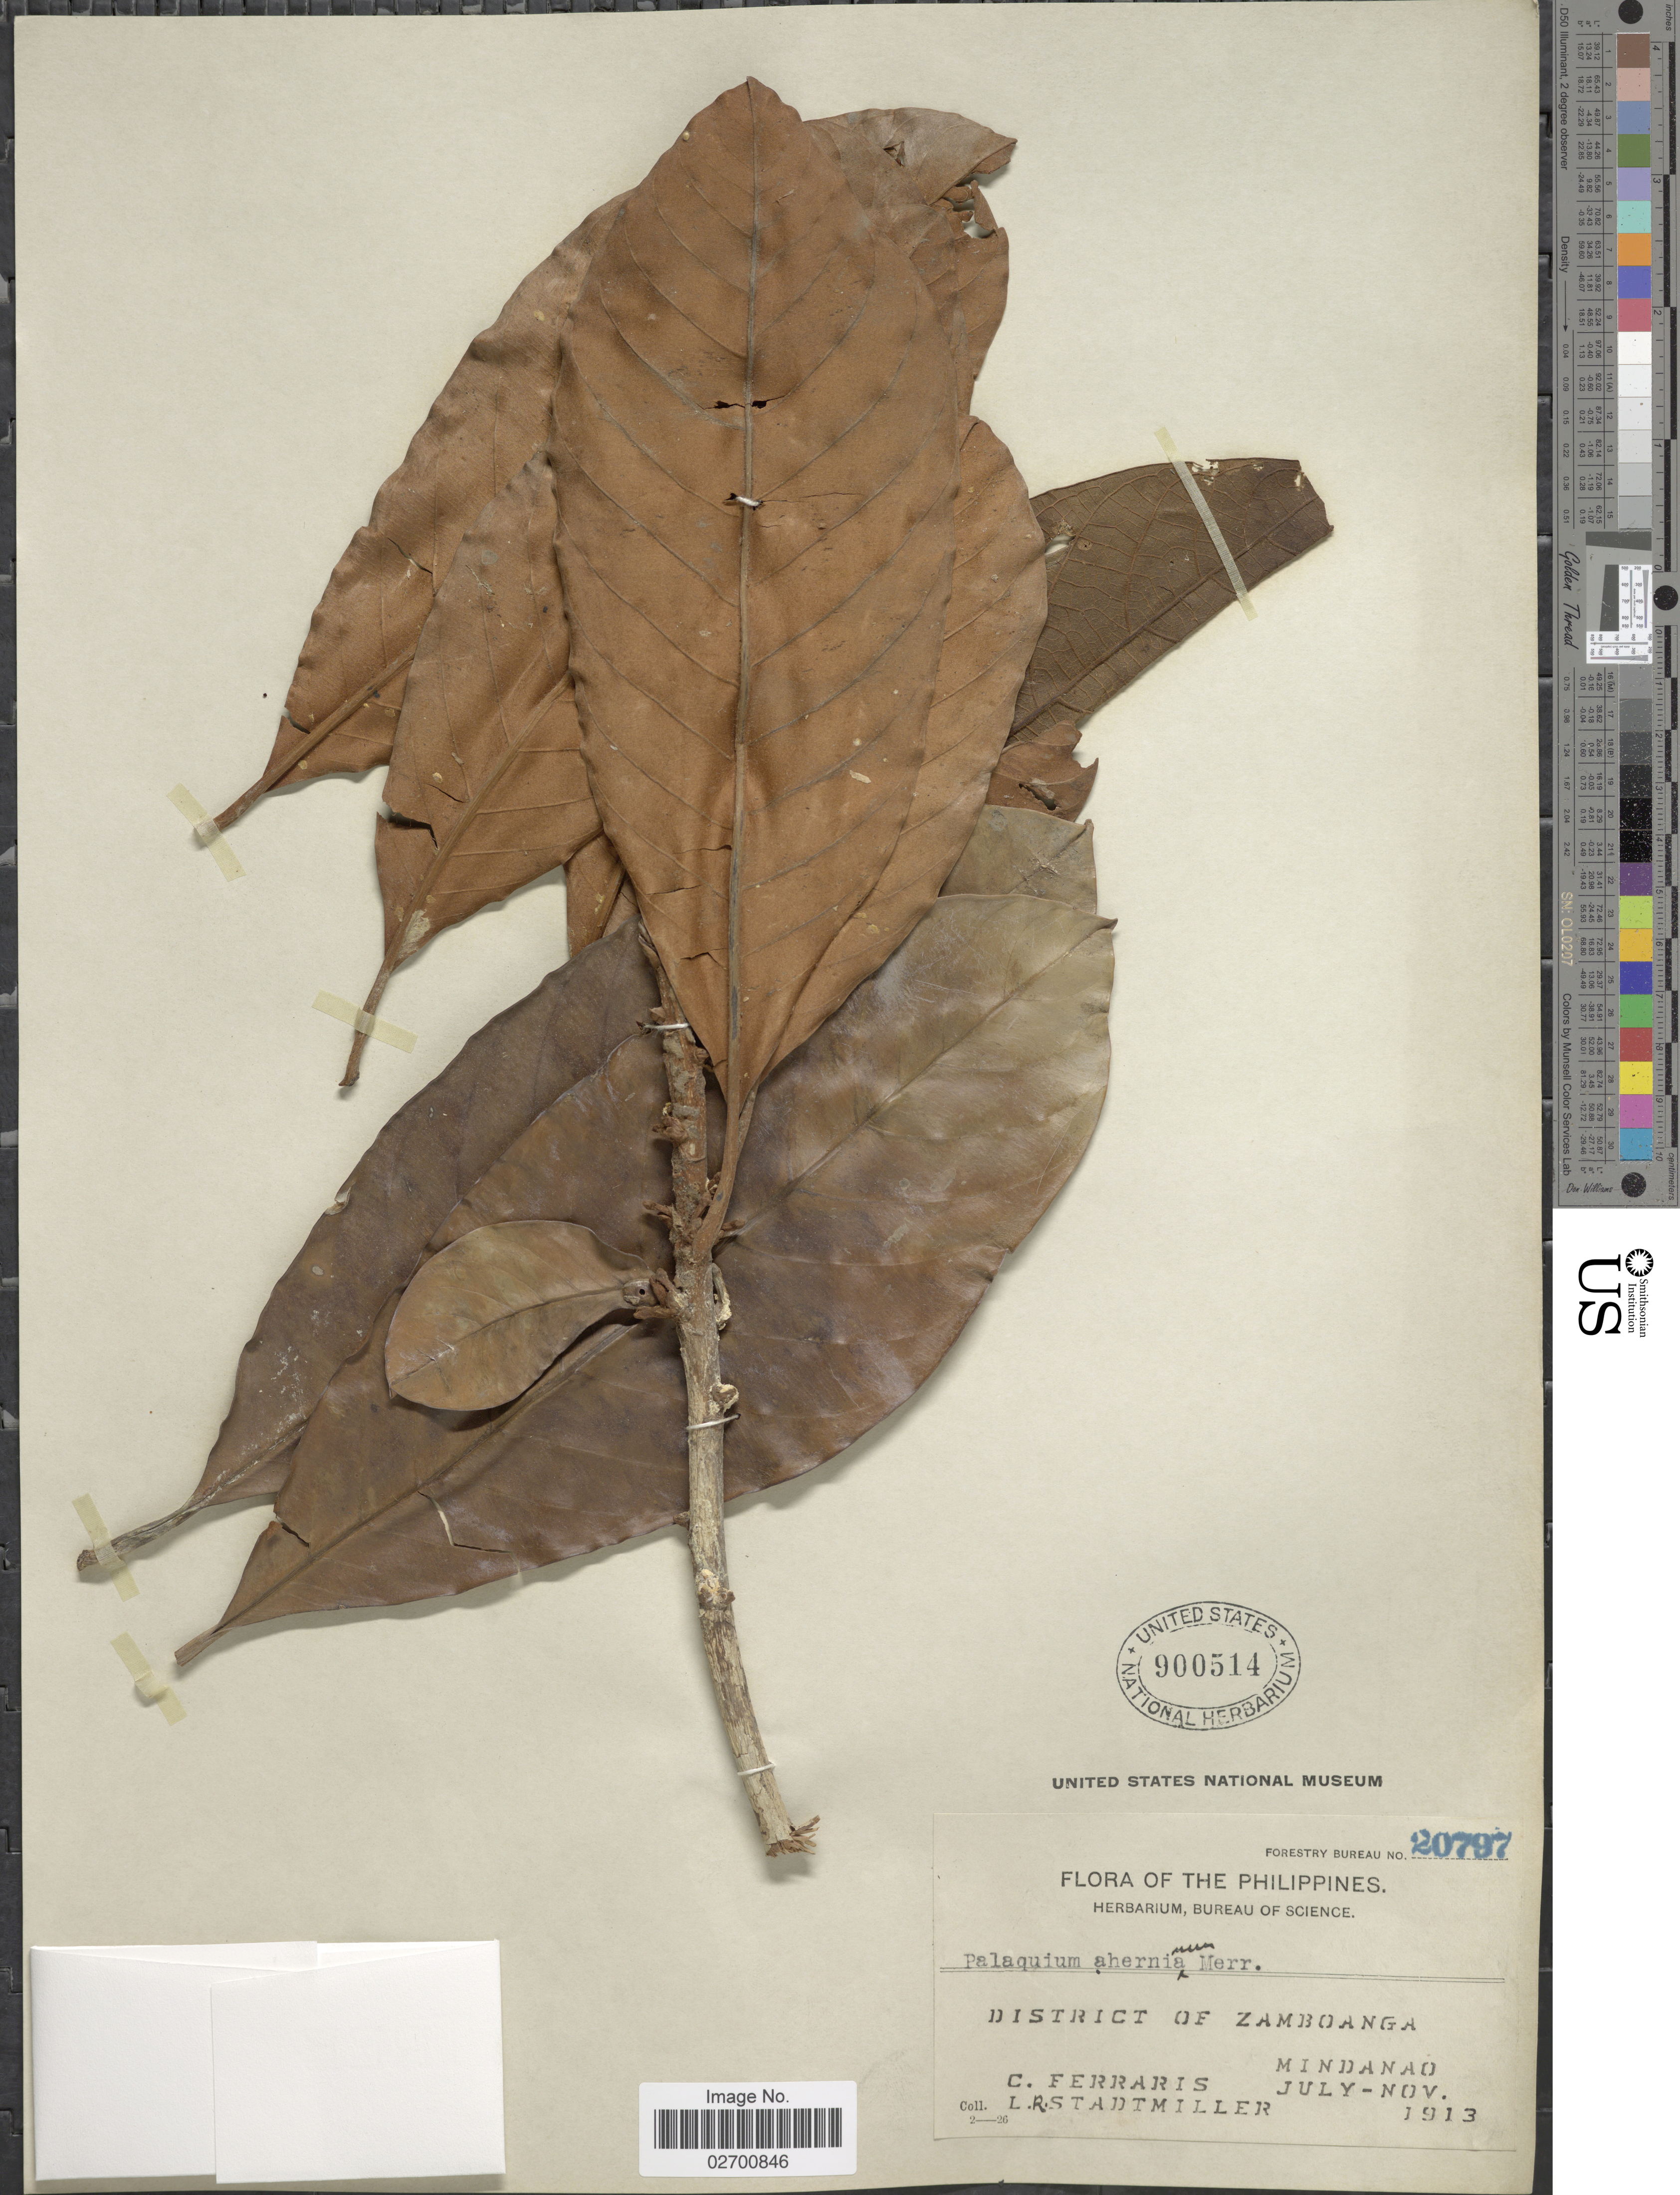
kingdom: Plantae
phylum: Tracheophyta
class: Magnoliopsida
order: Ericales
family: Sapotaceae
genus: Palaquium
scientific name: Palaquium ahernianum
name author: Merr.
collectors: C. Ferraris & L. Stadtmiller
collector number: Forestry Bureau 20797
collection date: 1913-07/1913-11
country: Philippines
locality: District of Zamboanga, Mindanao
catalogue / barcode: US 900514